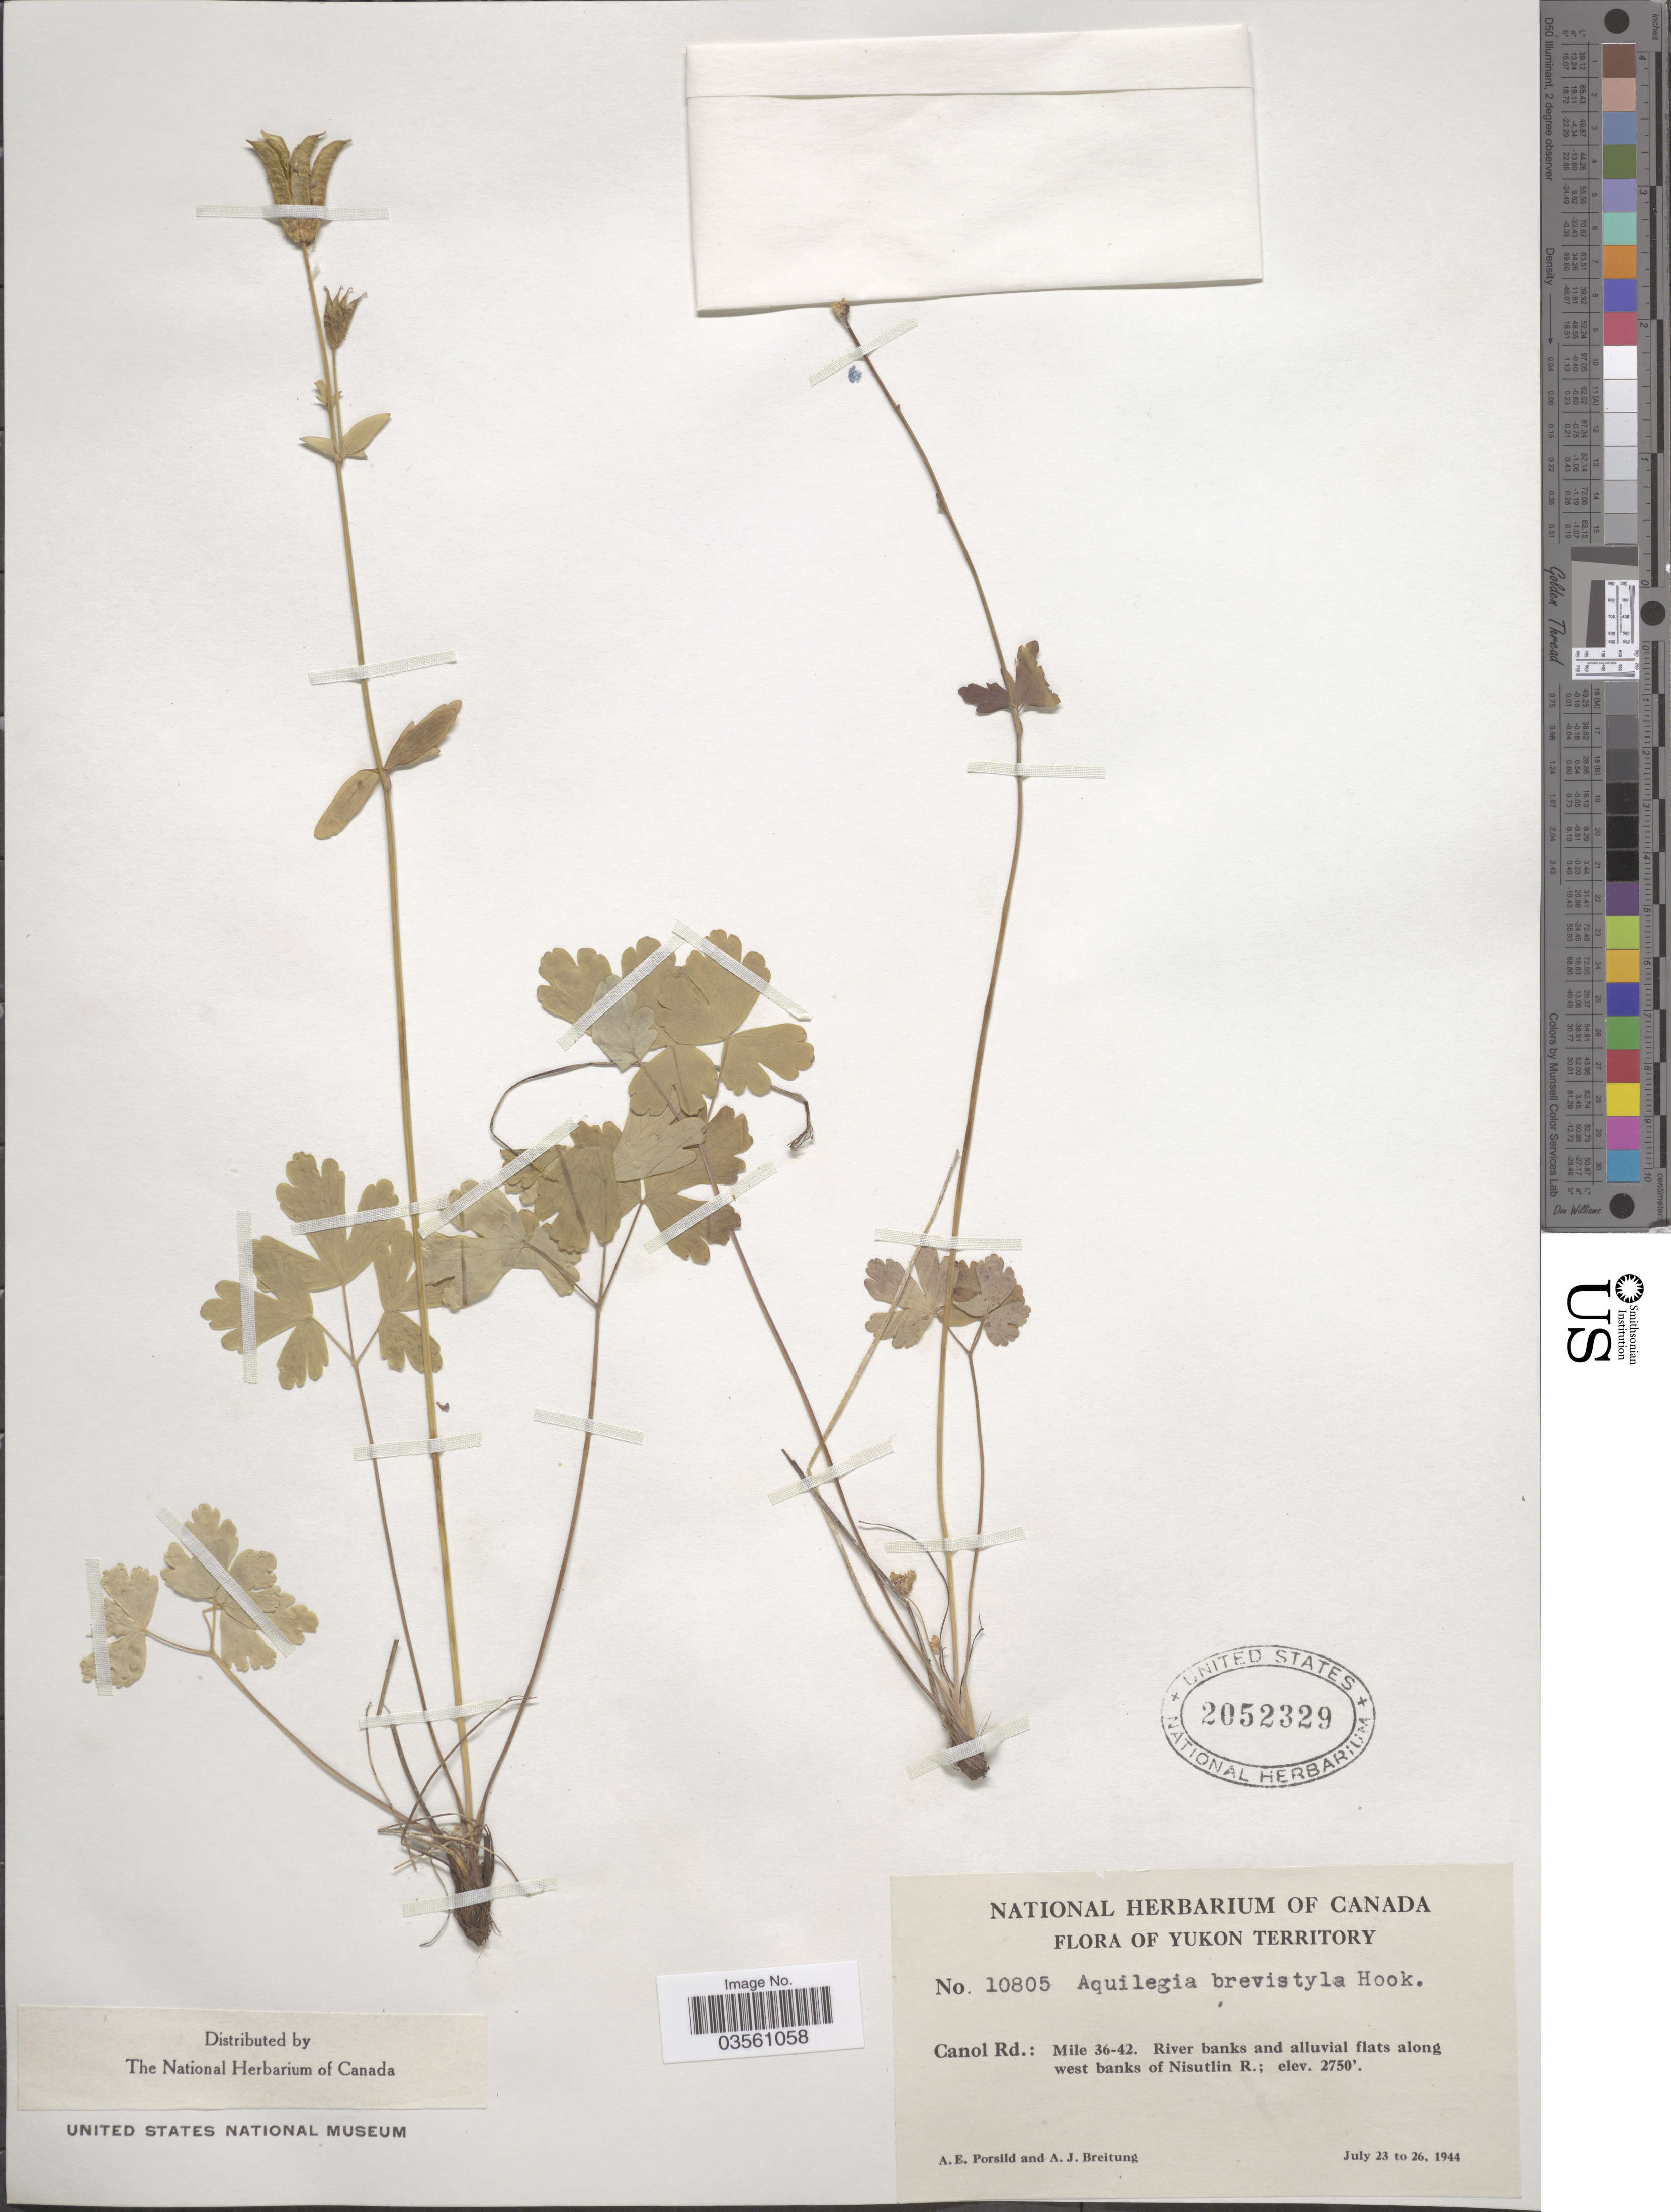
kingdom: Plantae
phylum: Tracheophyta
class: Magnoliopsida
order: Ranunculales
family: Ranunculaceae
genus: Aquilegia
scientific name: Aquilegia brevistyla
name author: Hook.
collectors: A. E. Porsild & A. Breitung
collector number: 10805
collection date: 1944-07-23/1944-07-26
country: Canada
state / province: Yukon Territory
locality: Canol Rd.: Mile 36-42. River banks and alluvial flats along west banks of Nisutlin R.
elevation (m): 838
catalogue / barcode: US 2052329